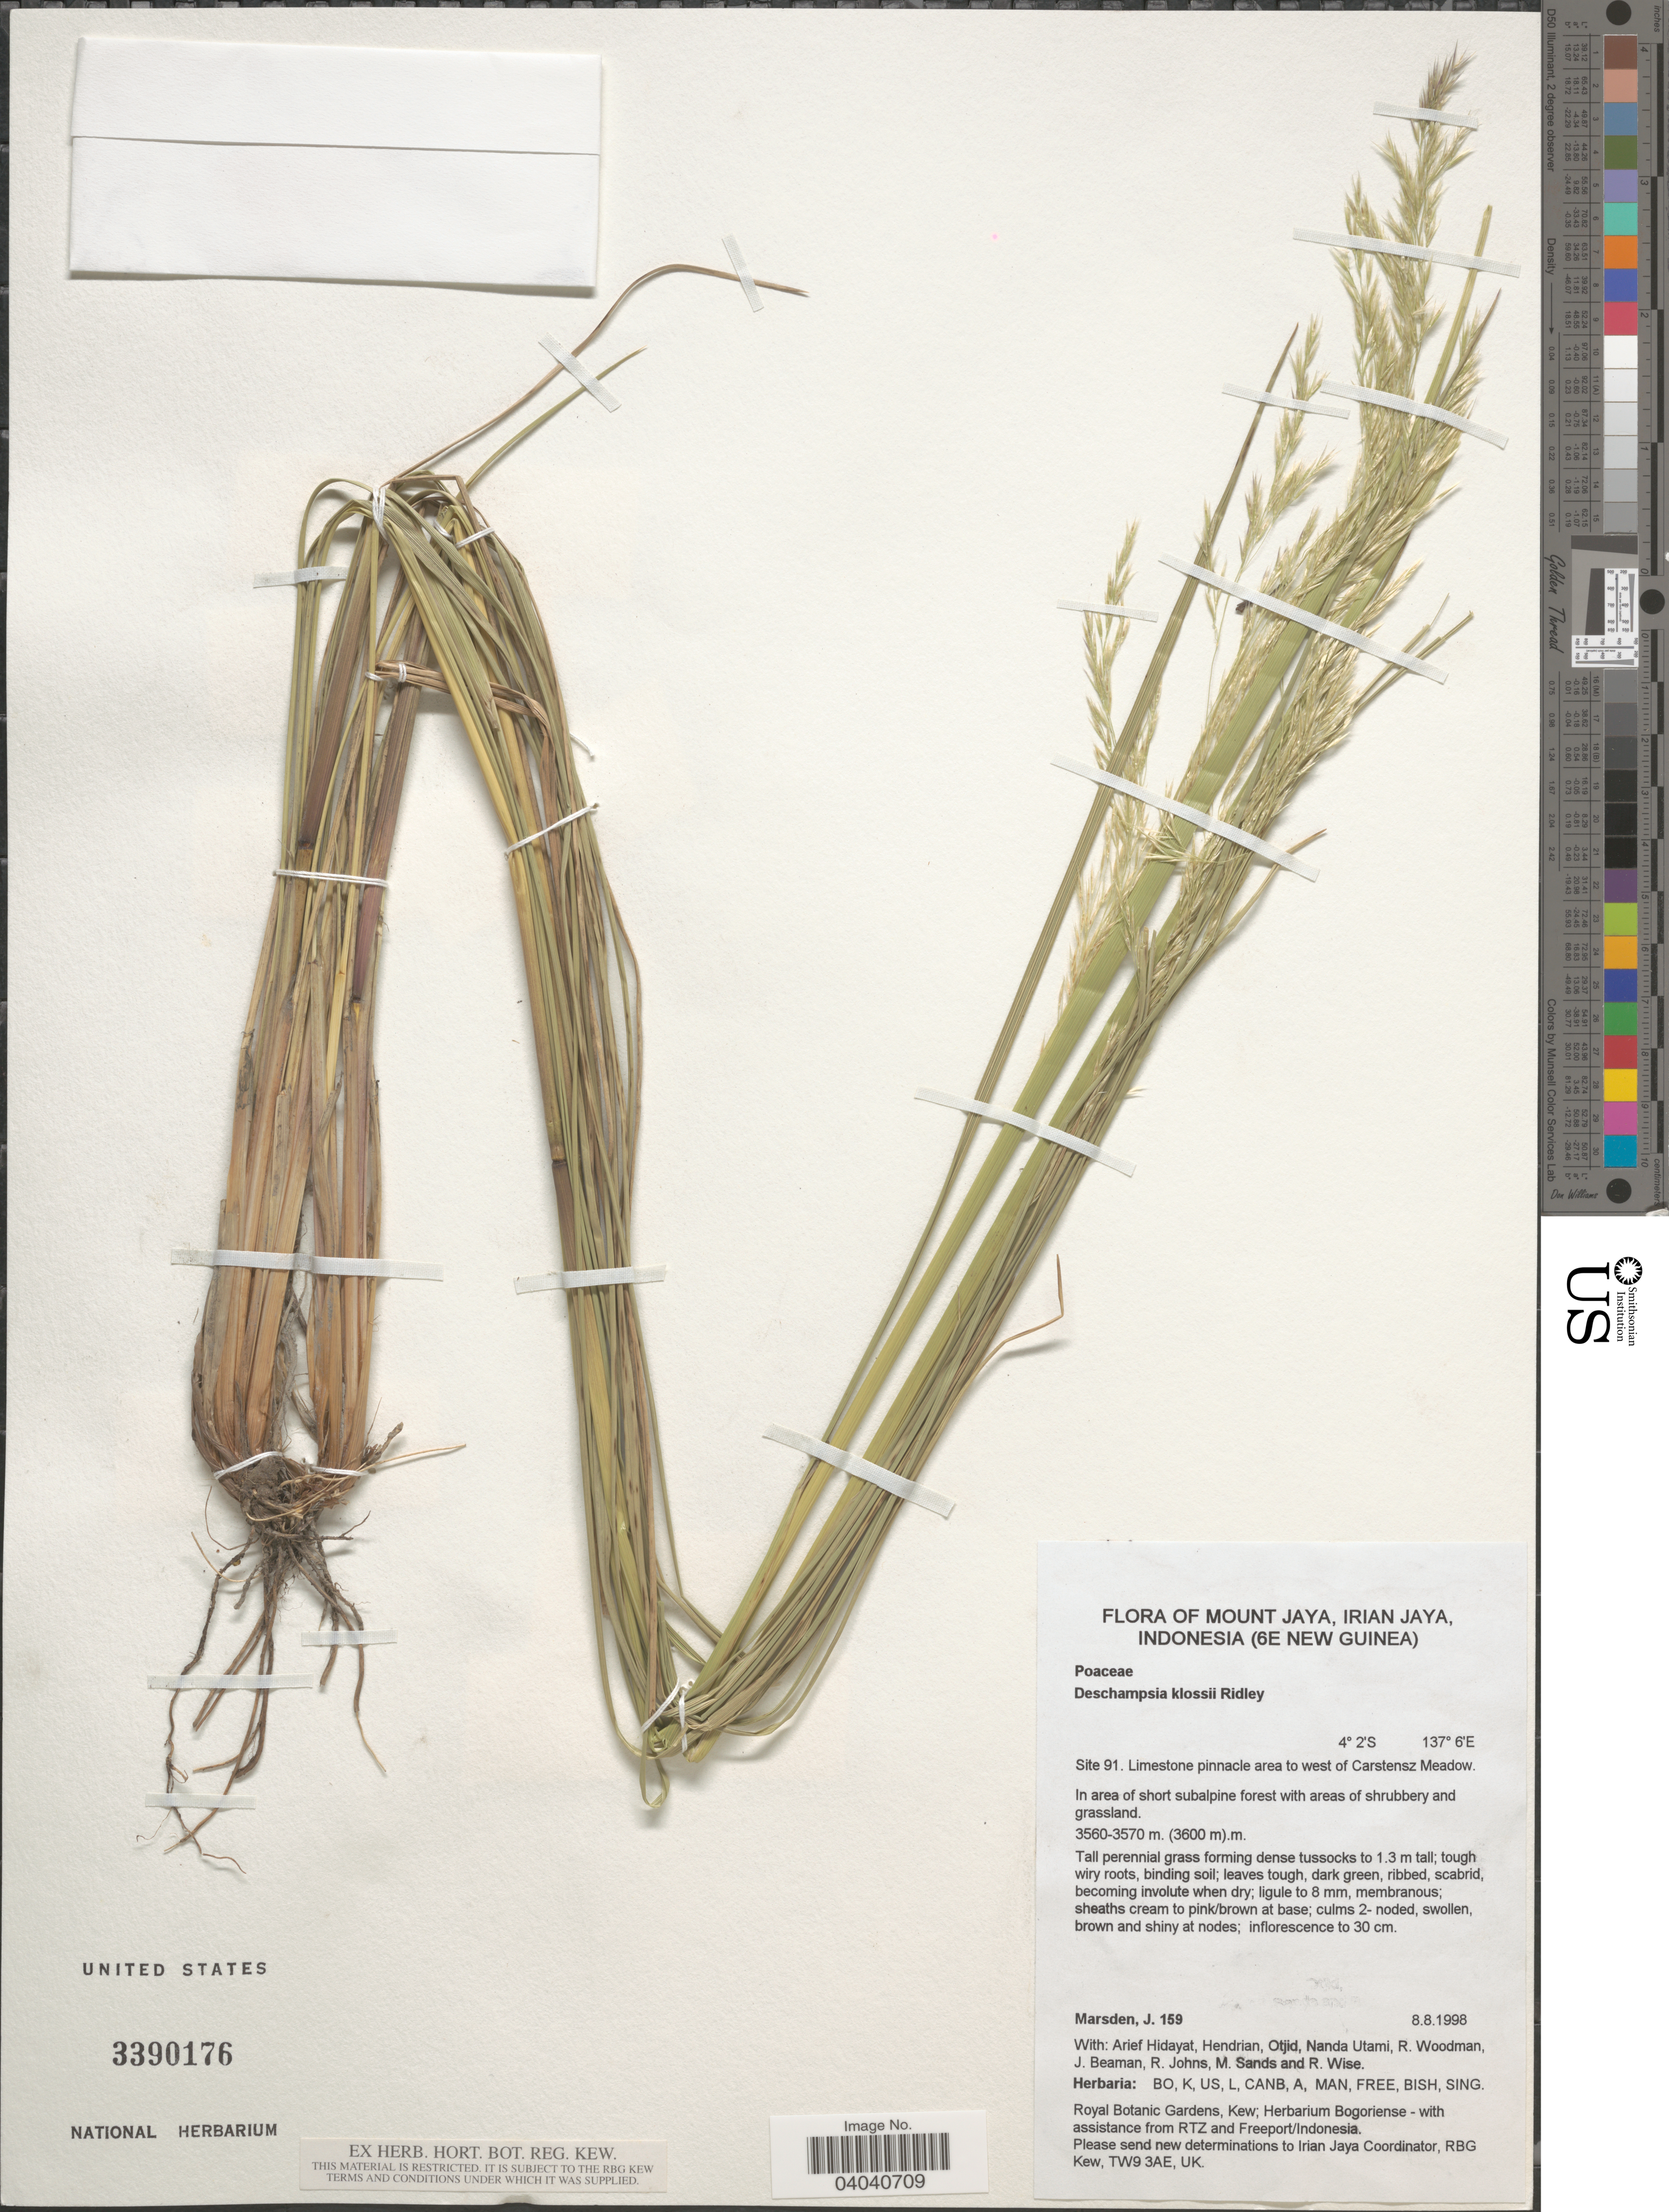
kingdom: Plantae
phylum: Tracheophyta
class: Liliopsida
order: Poales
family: Poaceae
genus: Deschampsia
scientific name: Deschampsia klossii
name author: Ridl.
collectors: J. Marsden, A. Hidayat, Hendrian & Otjid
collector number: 159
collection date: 1998-08-08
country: Indonesia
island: New Guinea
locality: Mount Jaya, Irian Jaya, Indonesia (6e New Guinea). Site 91. Limestone pinnacle area to west of Carstensz Meadow. In area of short subalpined forest with areas of shrubbery and grassland.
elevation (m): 3600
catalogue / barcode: US 3390176